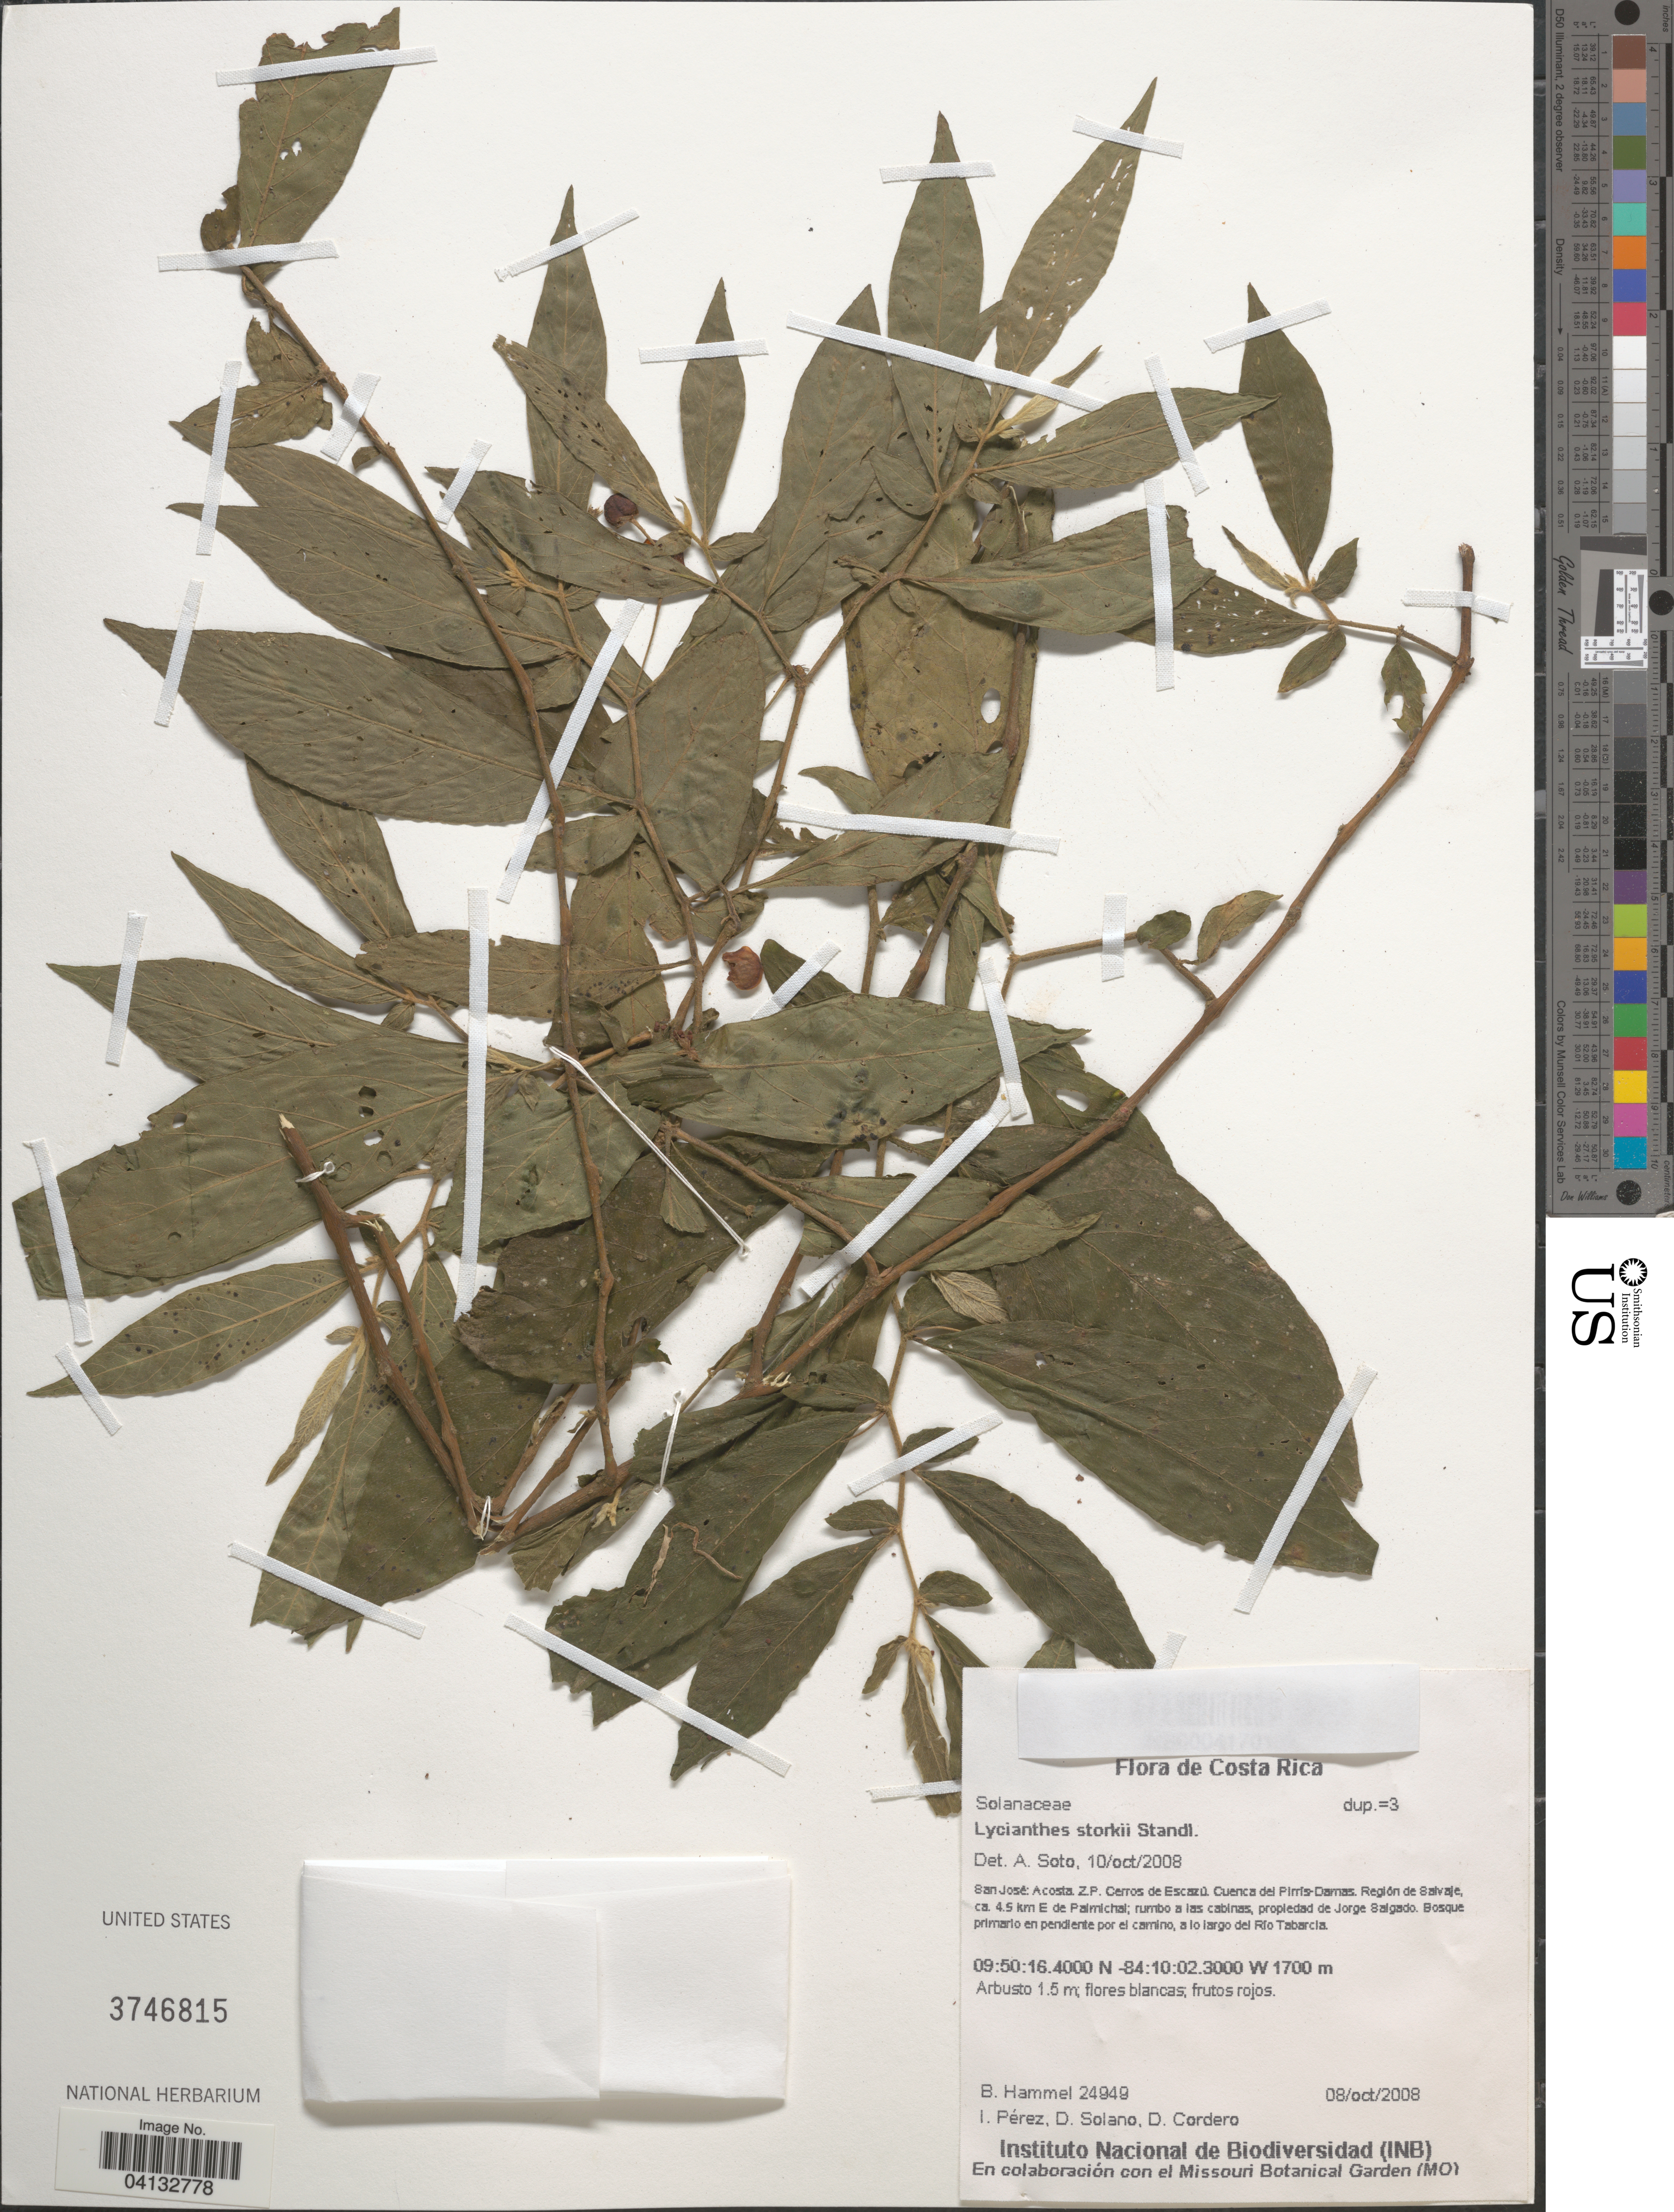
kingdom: Plantae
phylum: Tracheophyta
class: Magnoliopsida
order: Solanales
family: Solanaceae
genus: Lycianthes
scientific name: Lycianthes storkii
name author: C.V. Morton & Standl.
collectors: B. Hammel, I. Pérez, D. Solano & D. Cordero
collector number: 24949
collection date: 2008-10-08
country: Costa Rica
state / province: San José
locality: Acosta Z.P. Cerros de Escazú. Cuenca del Pirris-Damas. Región de Salvaje, ca. 4.5 km E de Palmichal; rumbo a las cabinas, propiedad de Jorge Salgado. Bosque primario en pendiente por el camino, a lo largo del Rio Tabarcia.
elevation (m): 1700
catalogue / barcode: US 3746815